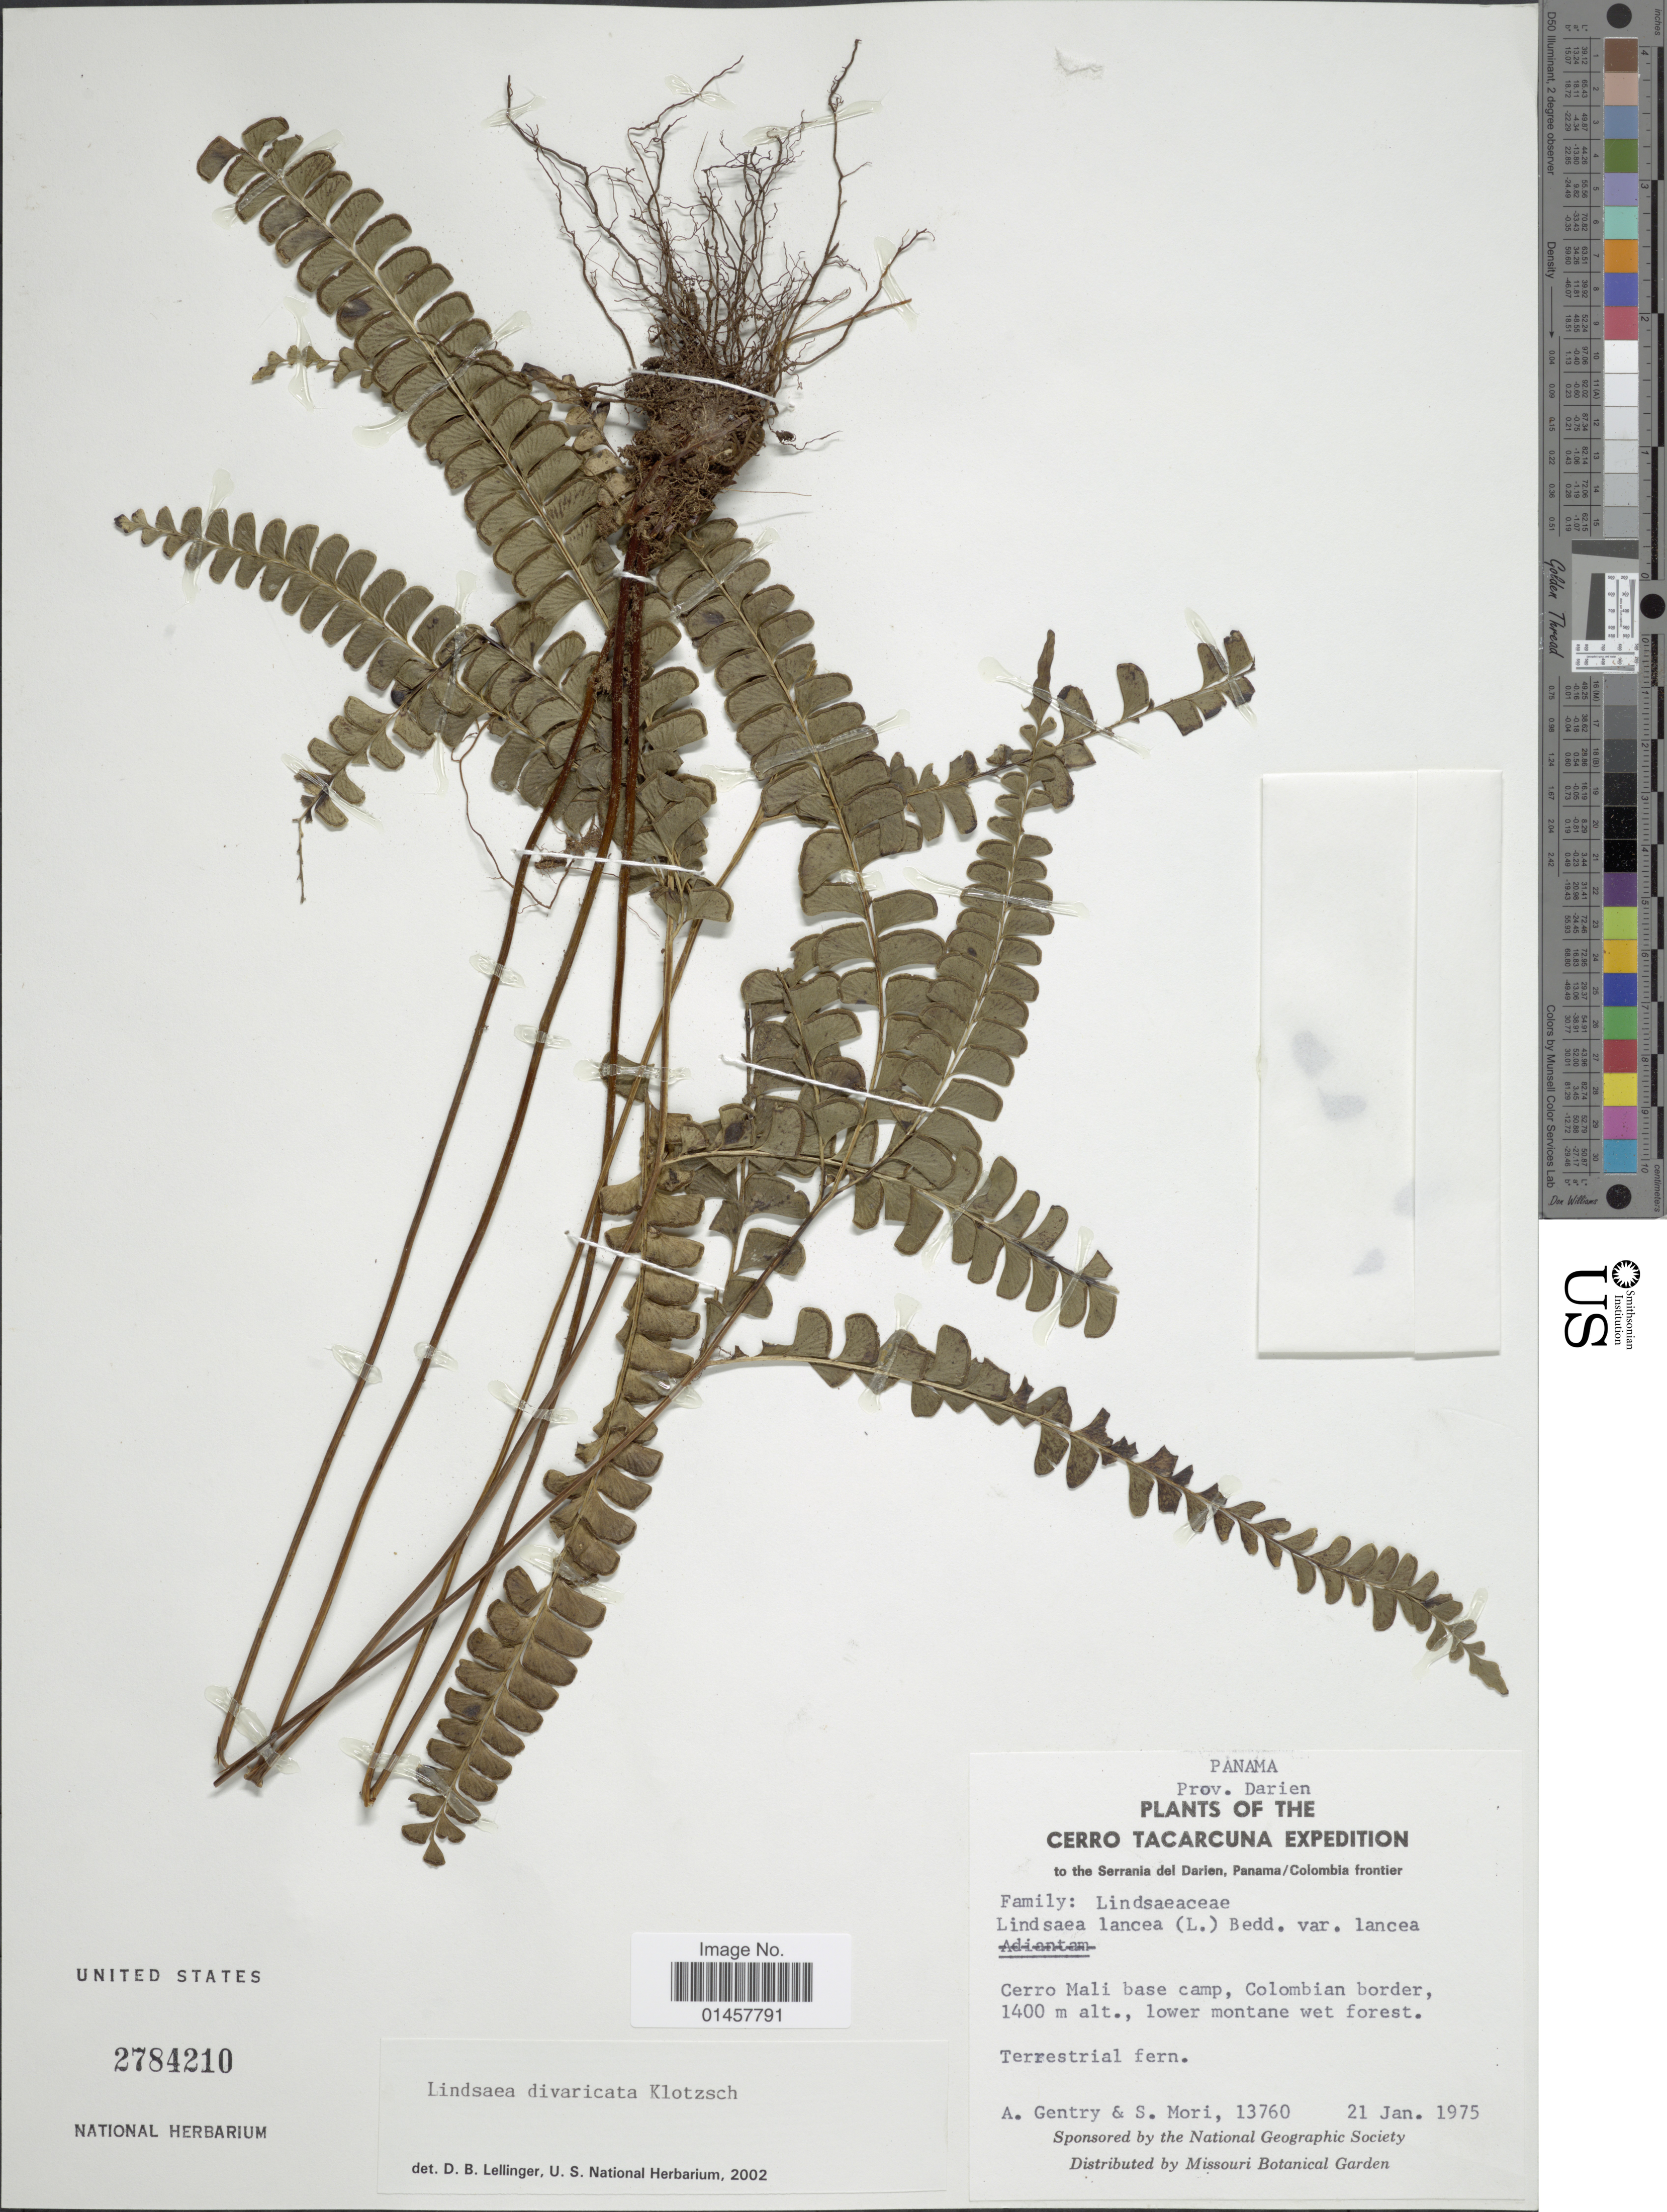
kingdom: Plantae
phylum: Tracheophyta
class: Polypodiopsida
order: Polypodiales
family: Lindsaeaceae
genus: Lindsaea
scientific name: Lindsaea divaricata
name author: Klotzsch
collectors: A. H. Gentry & S. Mori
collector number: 13760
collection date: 1975-01-21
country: Panama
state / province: Darién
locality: Prov. Darien, Cerro Mali base camp, Colombian border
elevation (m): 1400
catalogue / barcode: US 2784210